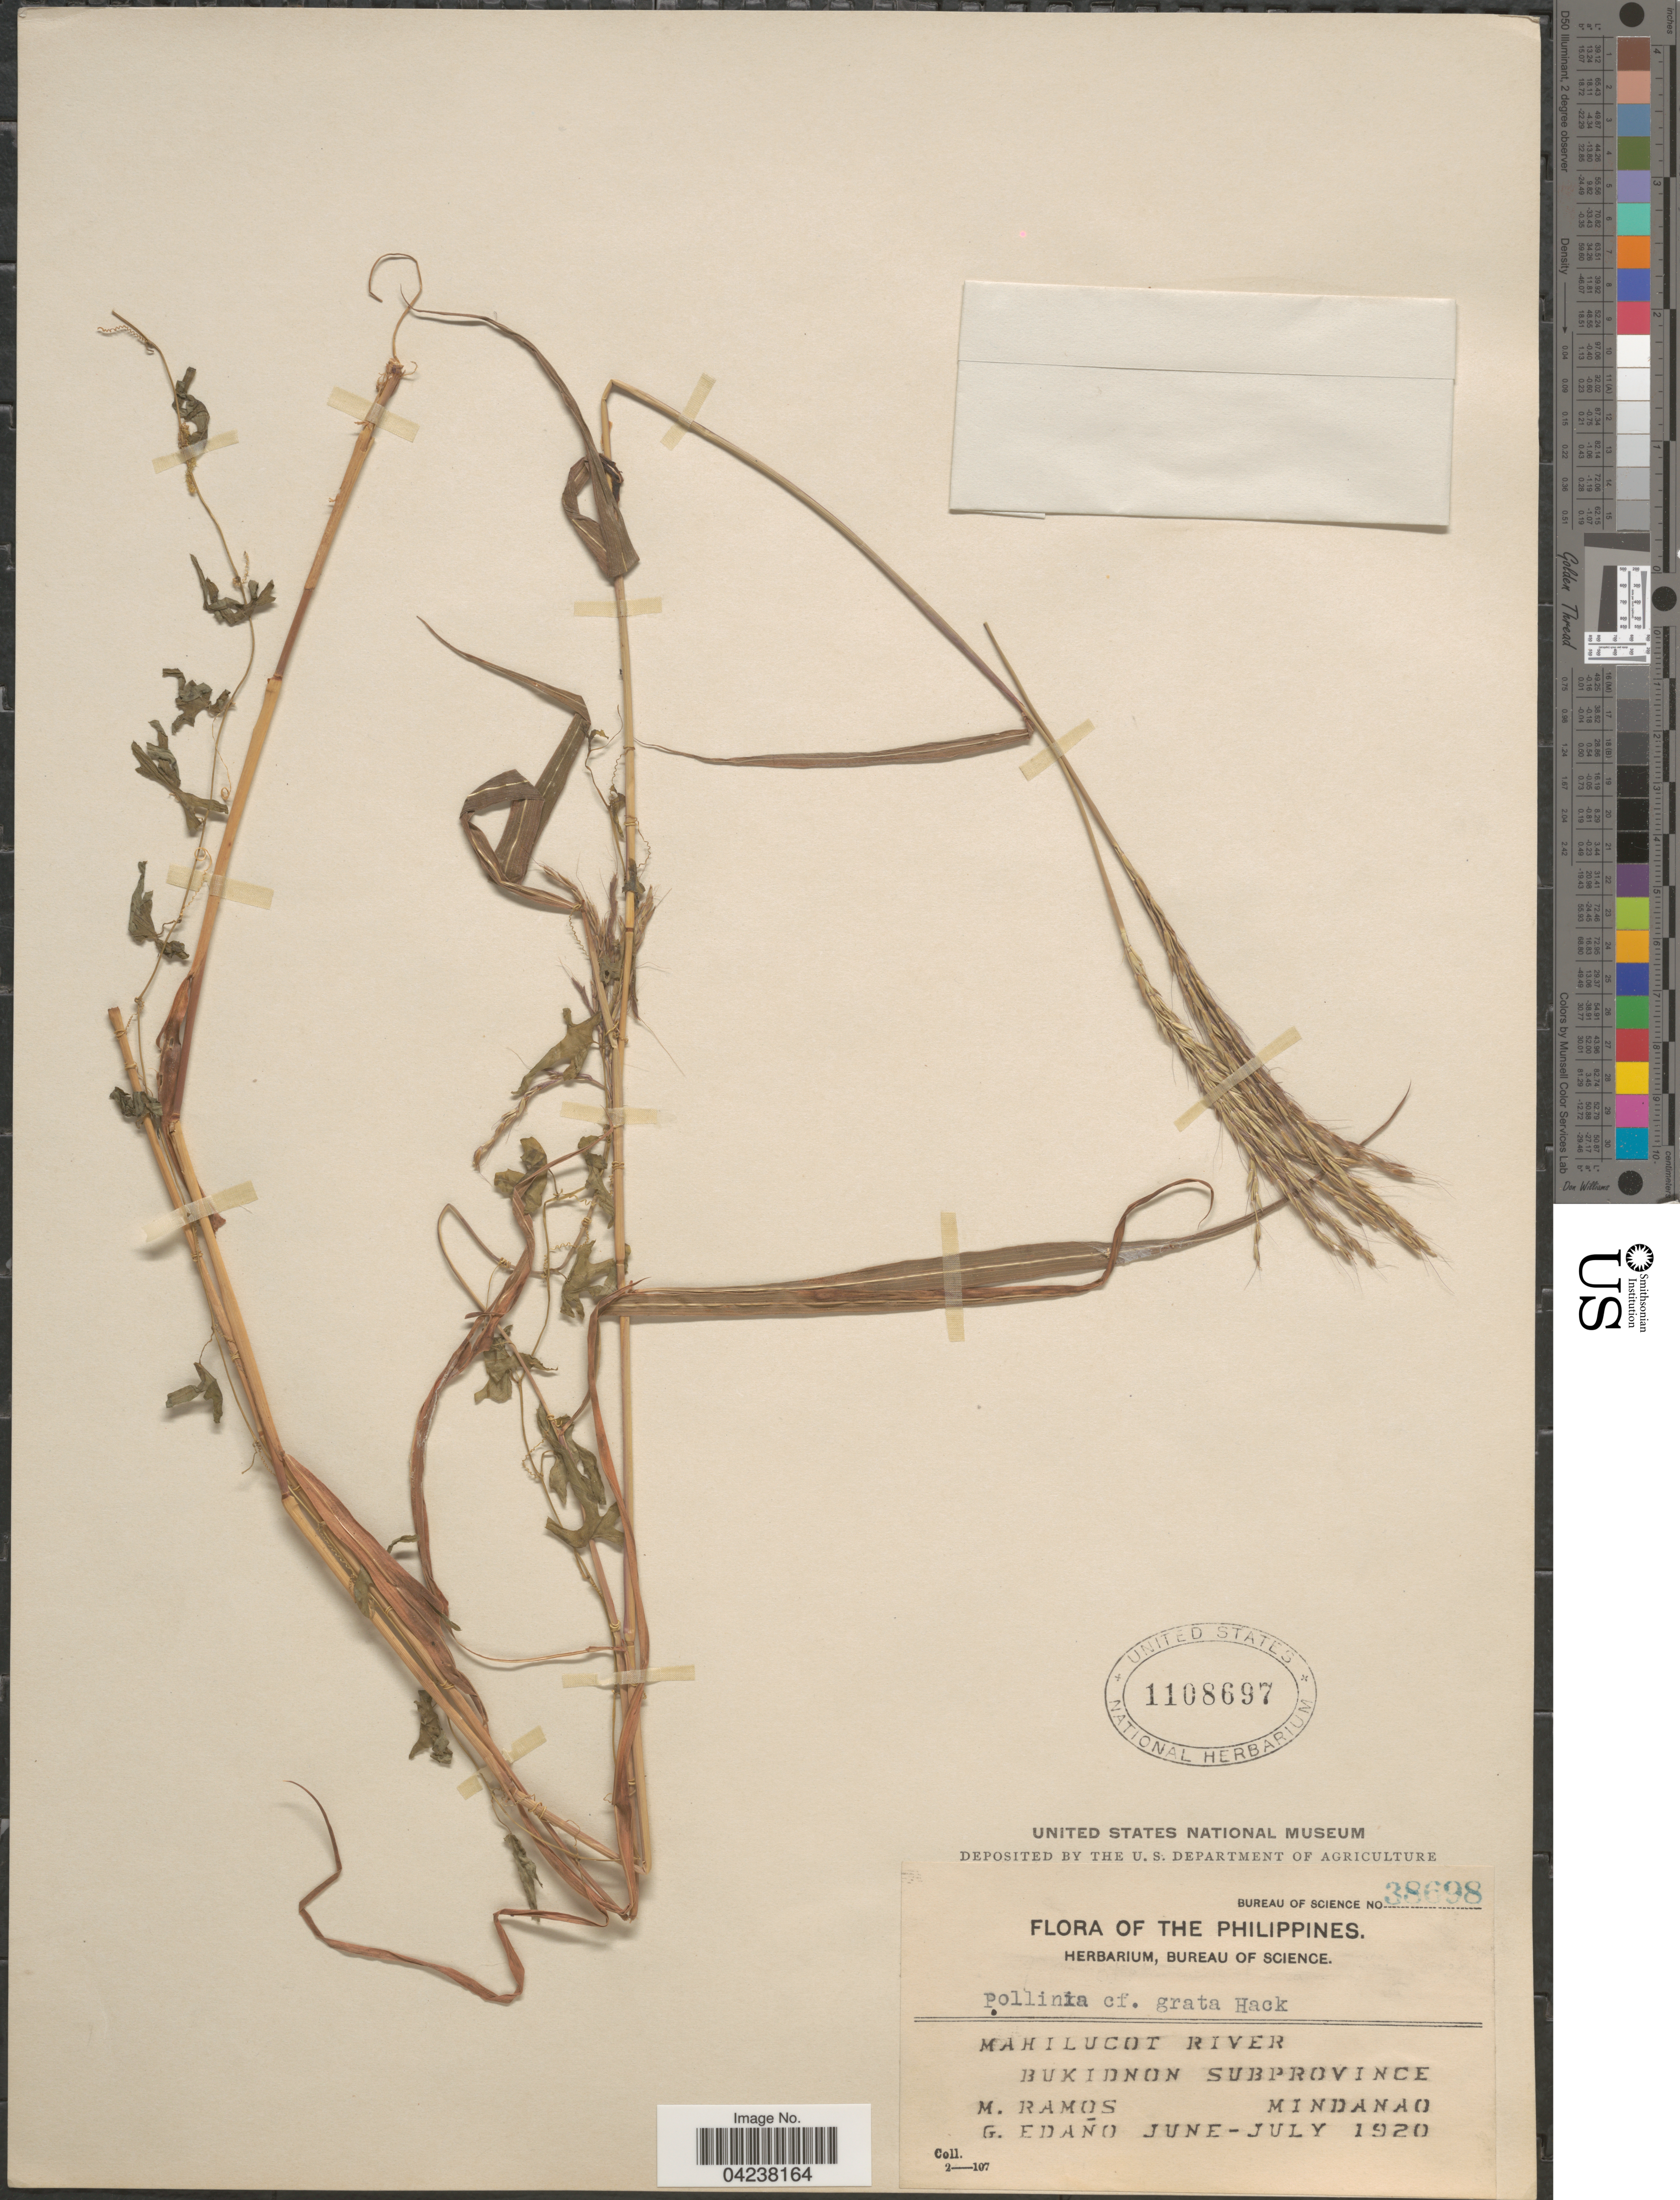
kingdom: Plantae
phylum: Tracheophyta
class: Liliopsida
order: Poales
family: Poaceae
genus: Microstegium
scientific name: Microstegium sp.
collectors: M. Ramos & G. Edaño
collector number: Bureau of Science 38698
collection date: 1920-06/1920-07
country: Philippines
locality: Mahilucot River. Bukidnon Subprovince. Mindanao.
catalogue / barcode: US 1108697